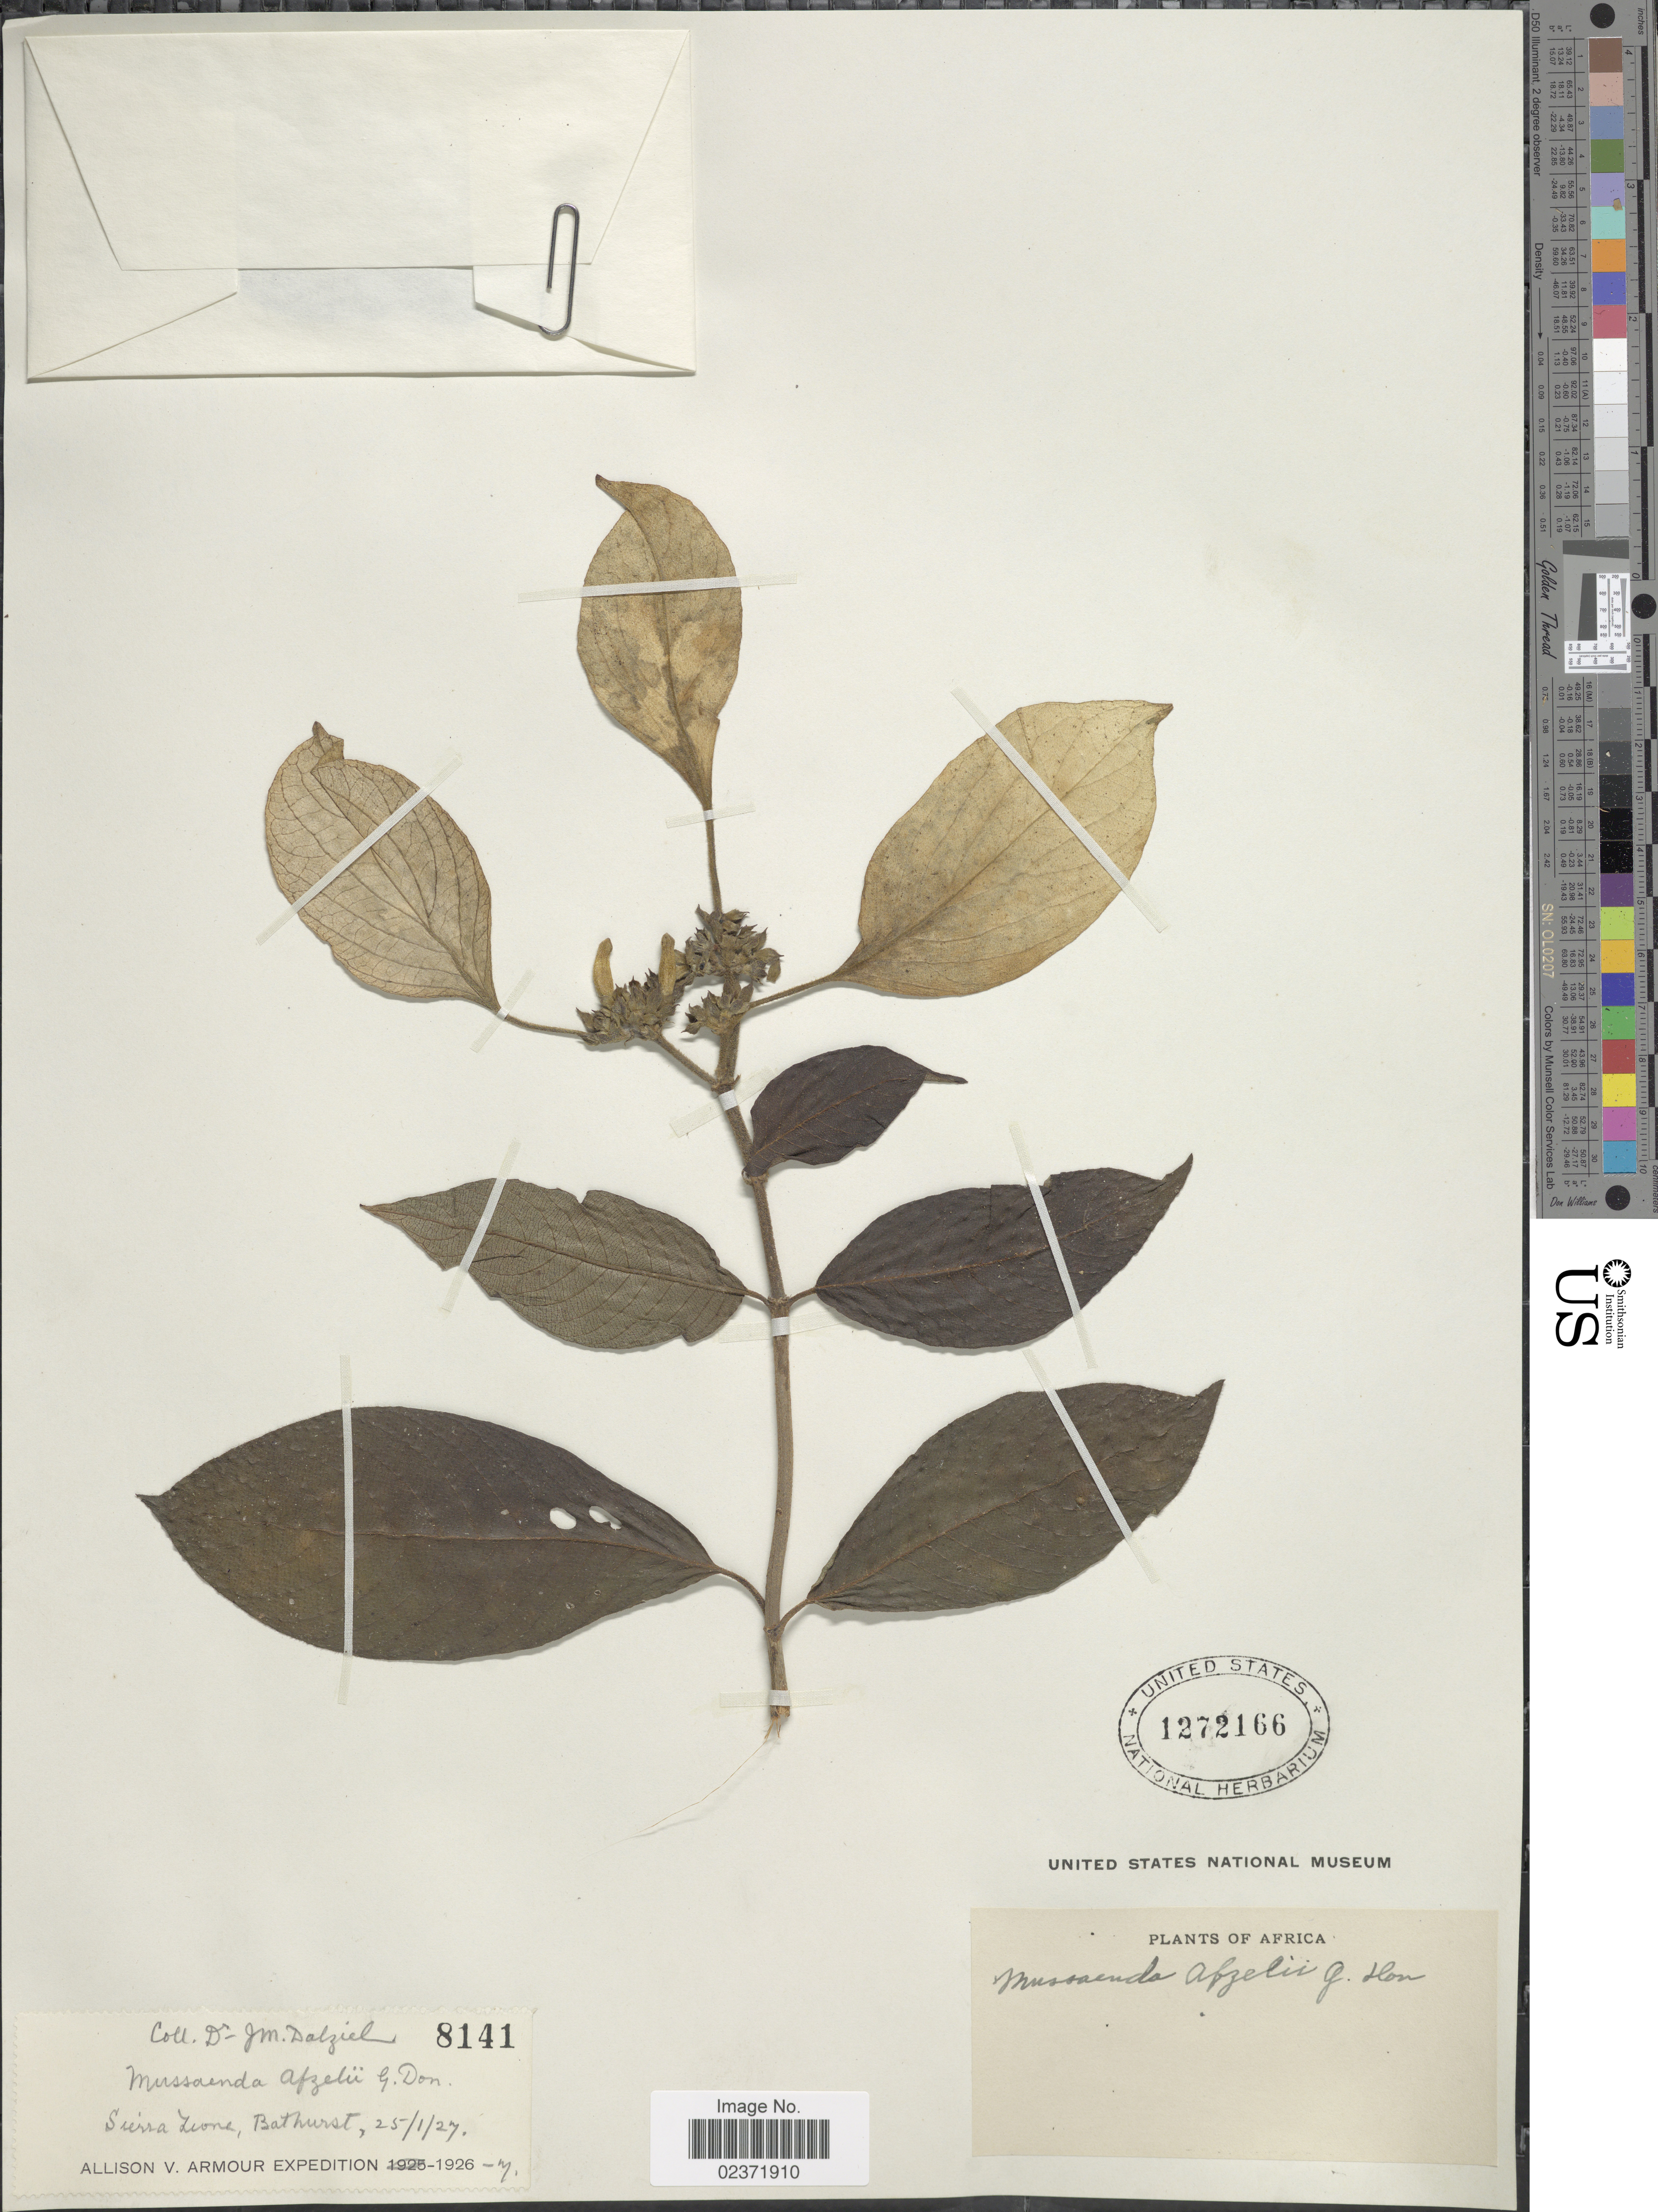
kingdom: Plantae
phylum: Tracheophyta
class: Magnoliopsida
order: Gentianales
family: Rubiaceae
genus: Mussaenda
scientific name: Mussaenda afzelii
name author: G. Don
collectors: J. Dalziel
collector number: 8141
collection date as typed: Transcribed d/m/y: 25/1/27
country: Sierra Leone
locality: Bathurst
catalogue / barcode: US 1272166